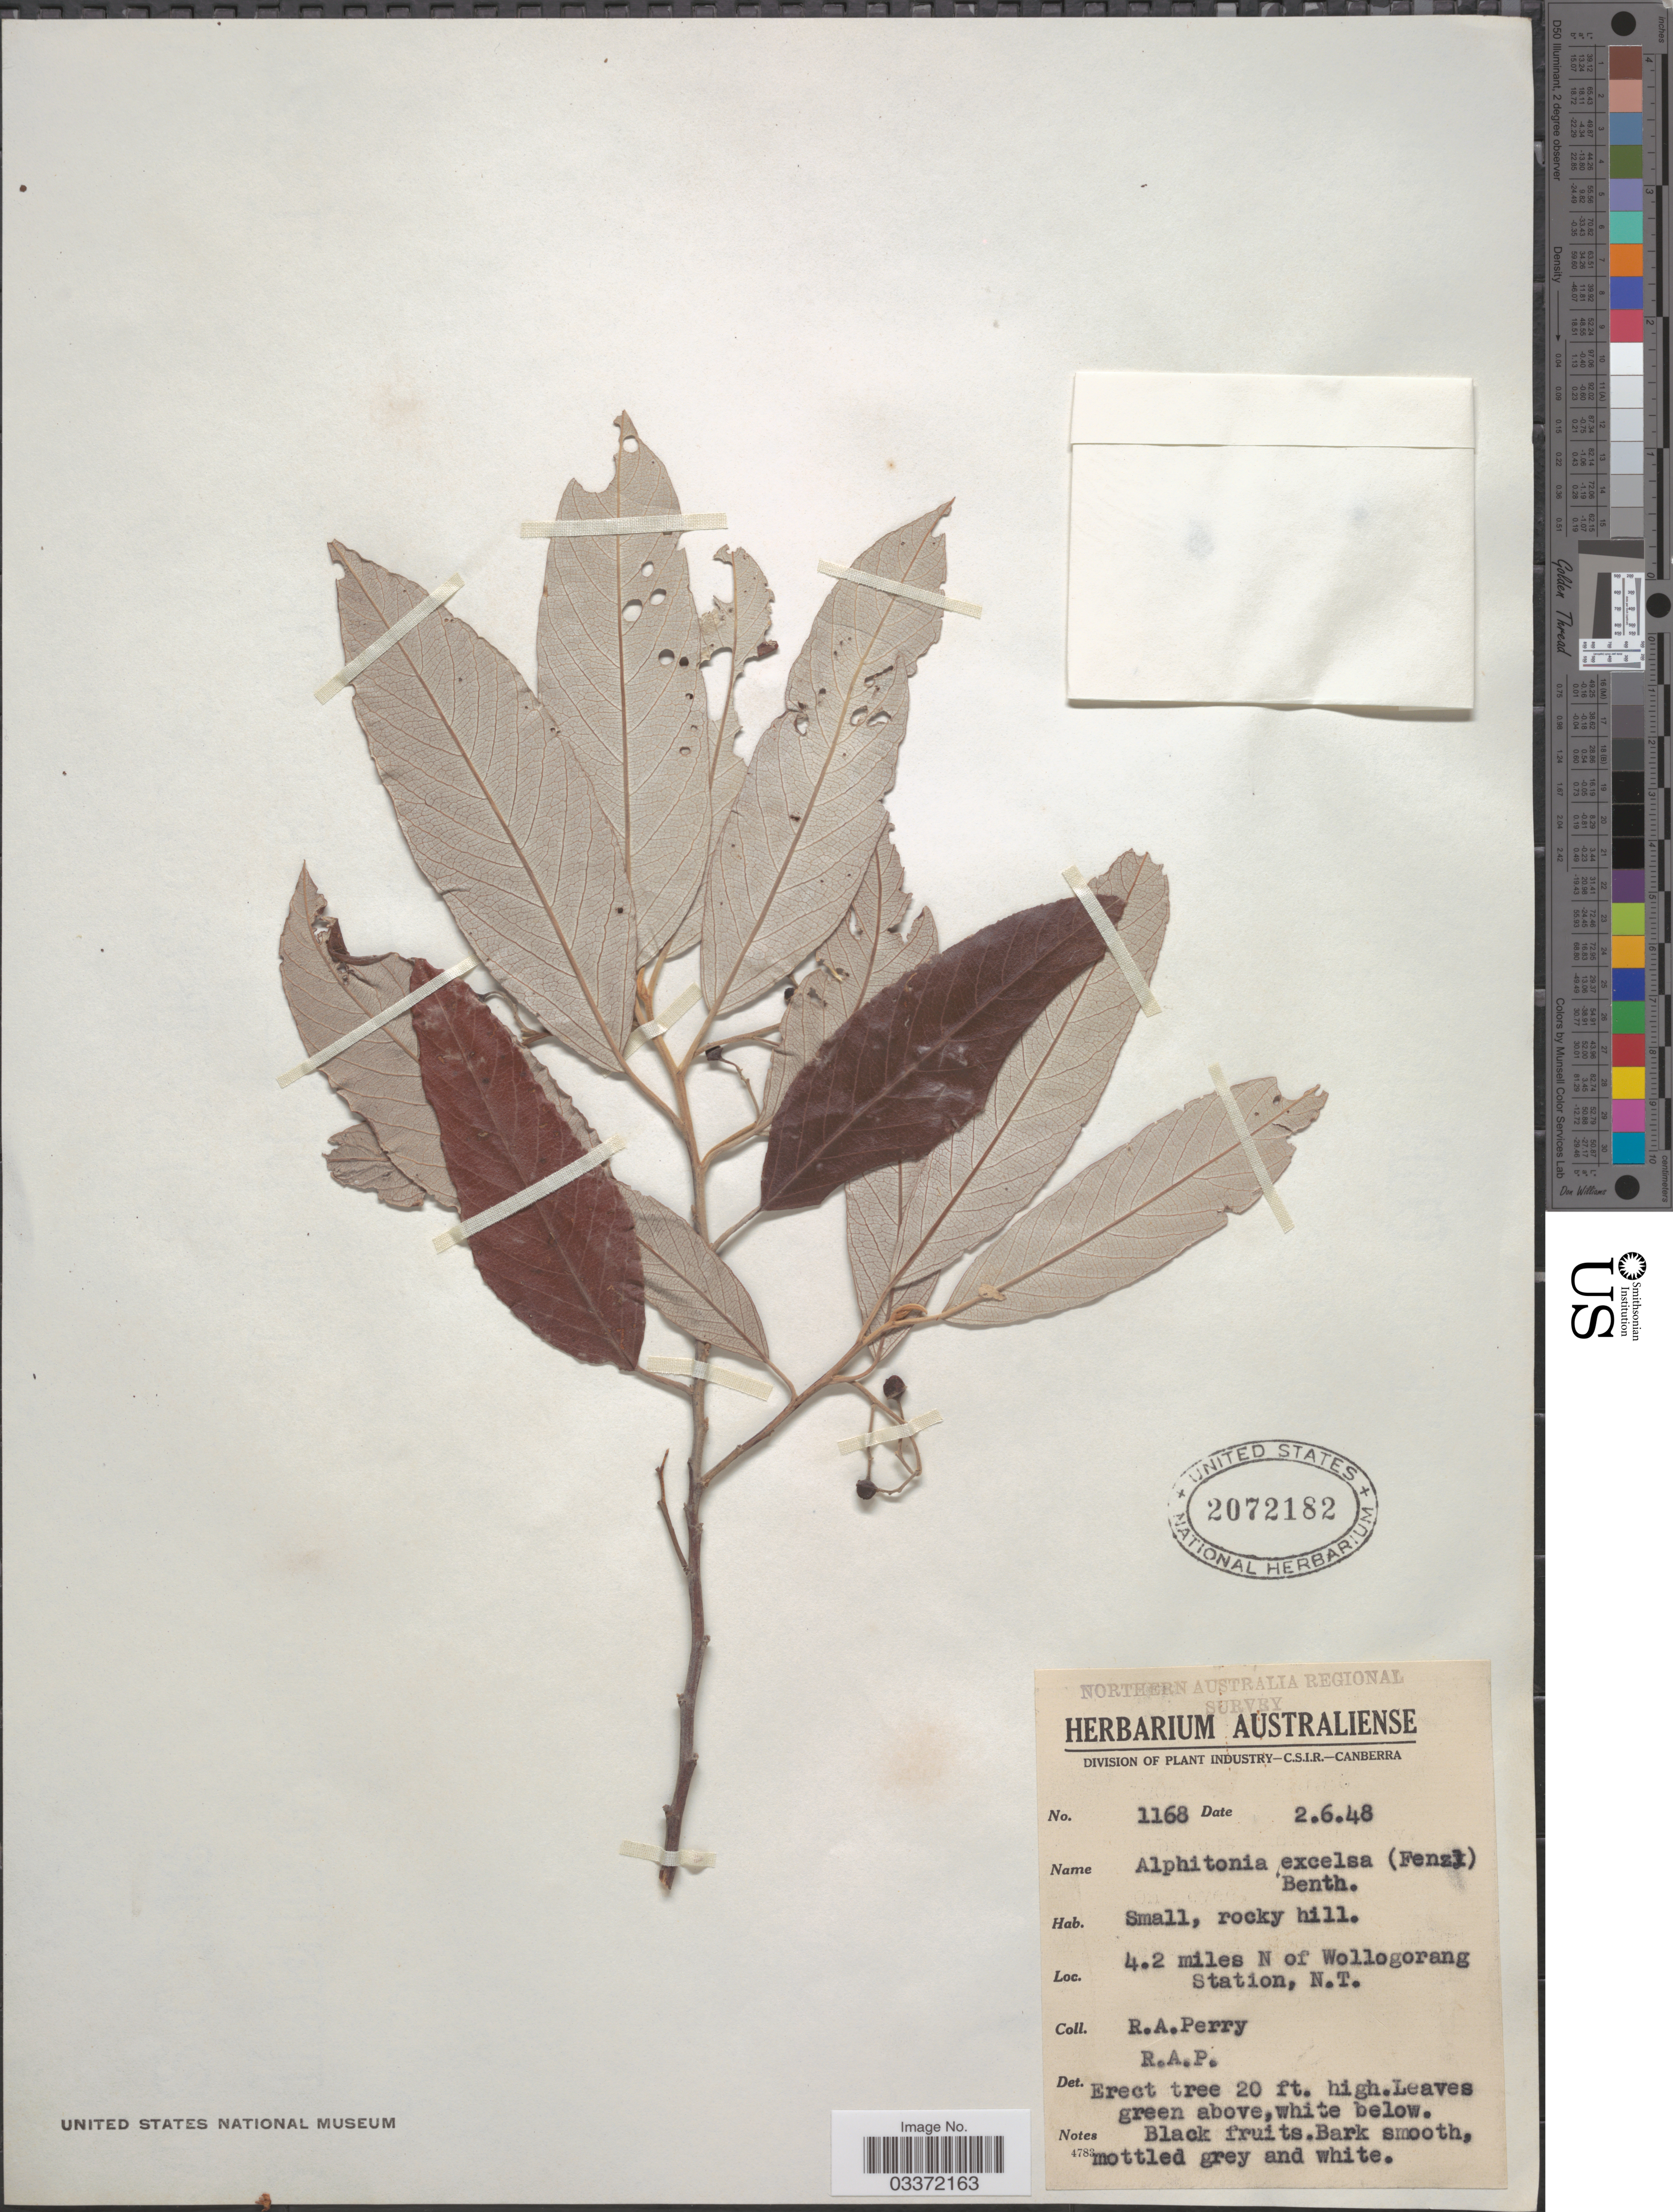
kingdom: Plantae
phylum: Tracheophyta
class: Magnoliopsida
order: Rosales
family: Rhamnaceae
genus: Alphitonia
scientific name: Alphitonia excelsa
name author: Reissek ex Endl.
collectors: Perry, R. A.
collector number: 1168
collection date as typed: Transcribed d/m/y: 2/6/48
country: Australia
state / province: Northern Territory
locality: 4.2 miles N of Wollogorang Station.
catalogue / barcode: US 2072182